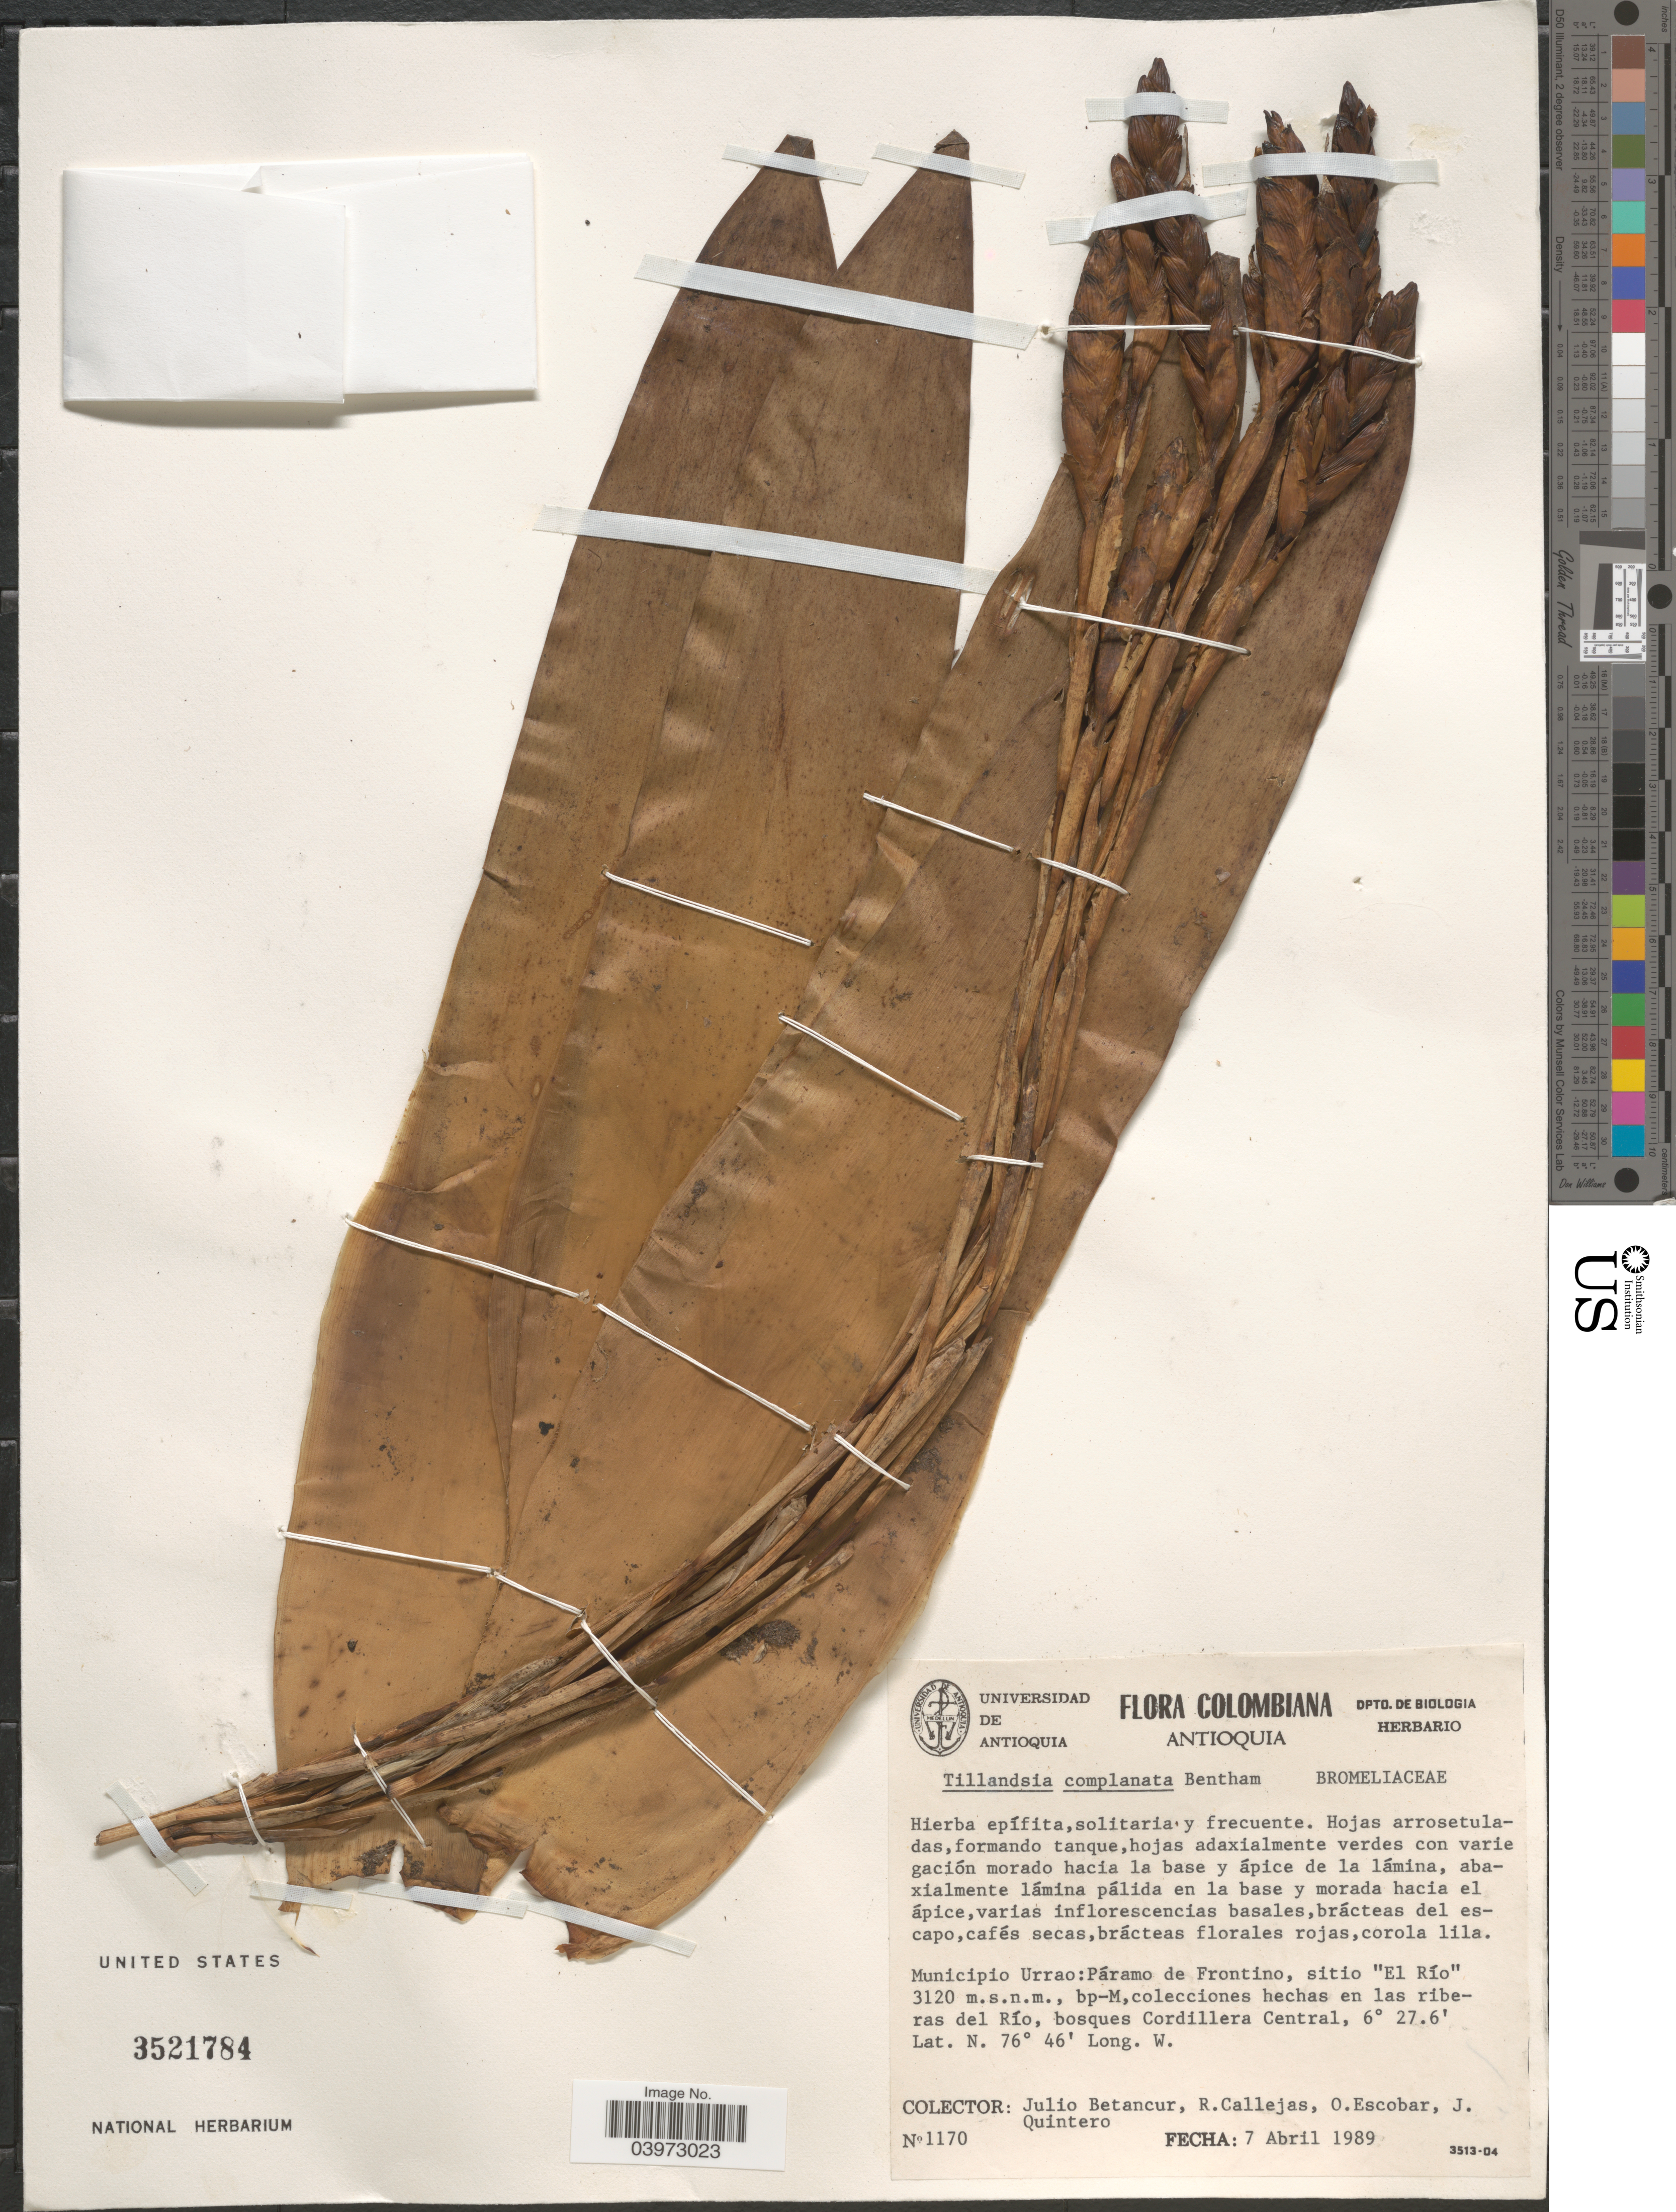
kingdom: Plantae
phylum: Tracheophyta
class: Liliopsida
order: Poales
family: Bromeliaceae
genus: Tillandsia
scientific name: Tillandsia complanata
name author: Benth.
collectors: J. Betancur, R. Callejas, O. Escobar & J. Quintero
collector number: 1170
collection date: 1989-04-07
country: Colombia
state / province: Antioquia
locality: Municipio Urrao: Páramo de Frontino, sitio "El Río", bp-M, colecciones hechas en las riberas del Río, bosques Cordillera Central.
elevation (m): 3120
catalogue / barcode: US 3521784